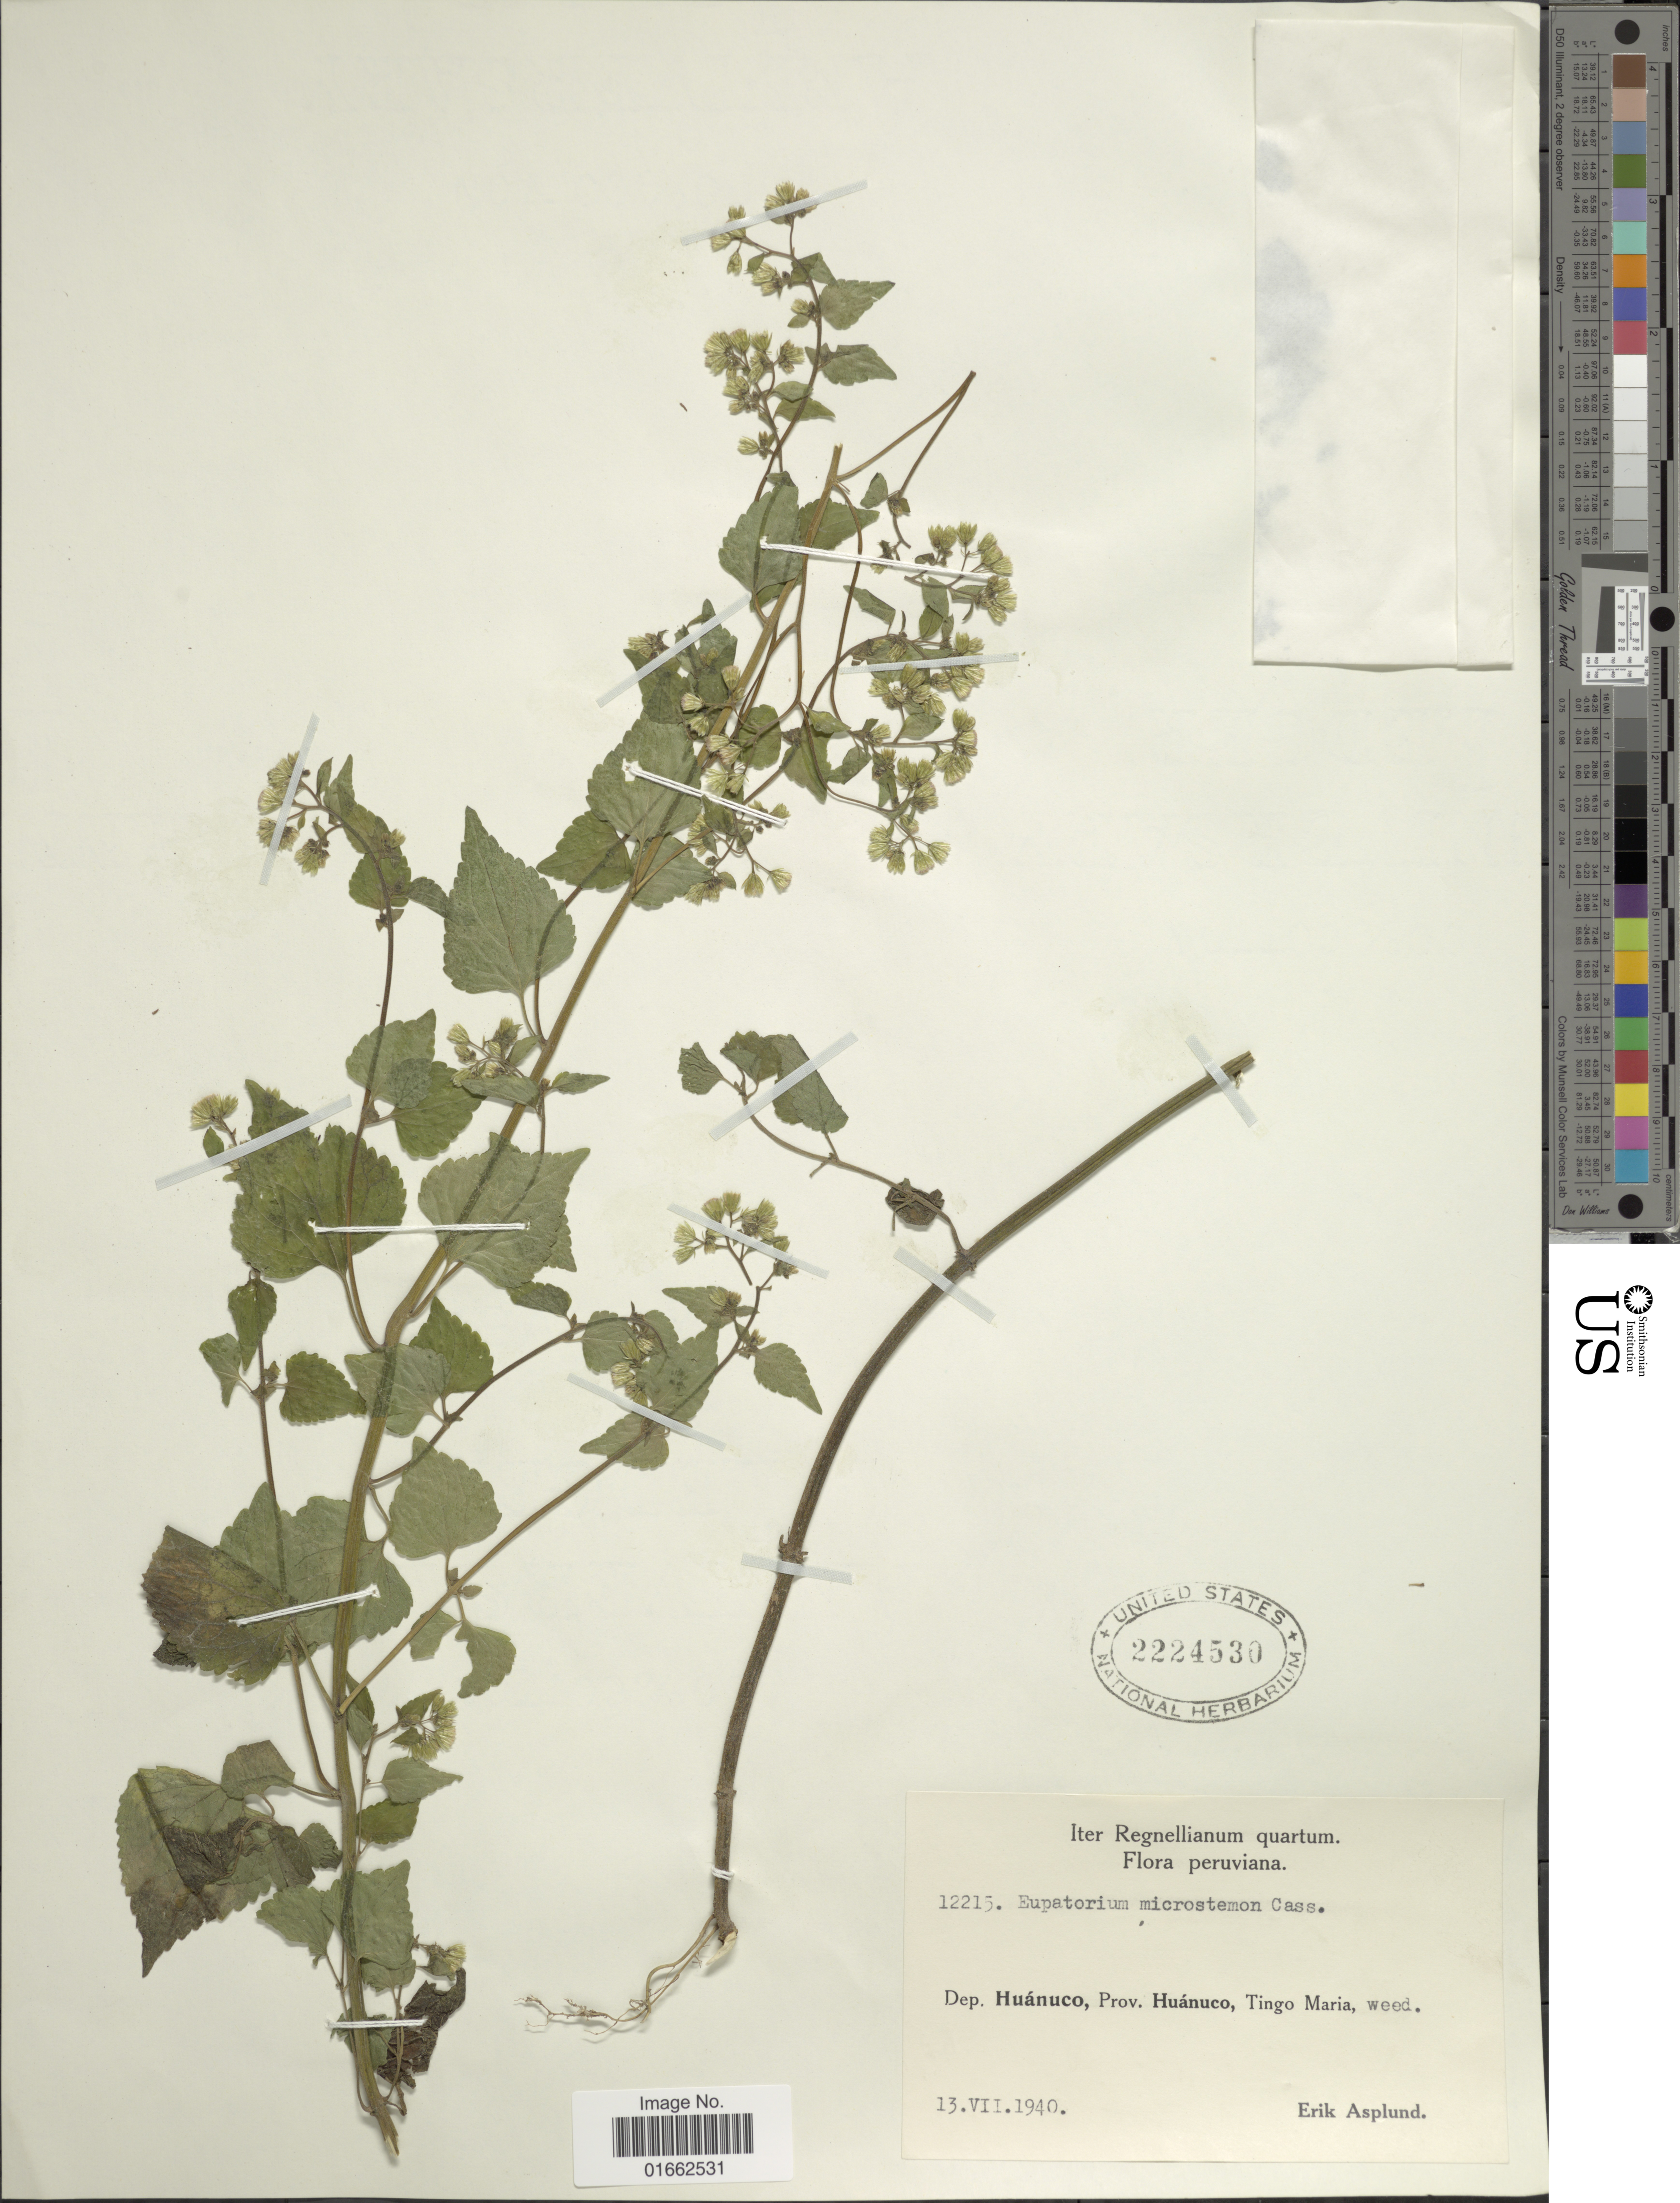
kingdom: Plantae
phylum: Tracheophyta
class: Magnoliopsida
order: Asterales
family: Asteraceae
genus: Fleischmannia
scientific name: Fleischmannia microstemon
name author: (Cass.) R.M. King & H. Rob.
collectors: E. Asplund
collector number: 12215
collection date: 1940-07-13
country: Peru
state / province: Huánuco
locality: Dep. Huánuco, Prov. Huánuco, Tingo Maria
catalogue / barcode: US 2224530